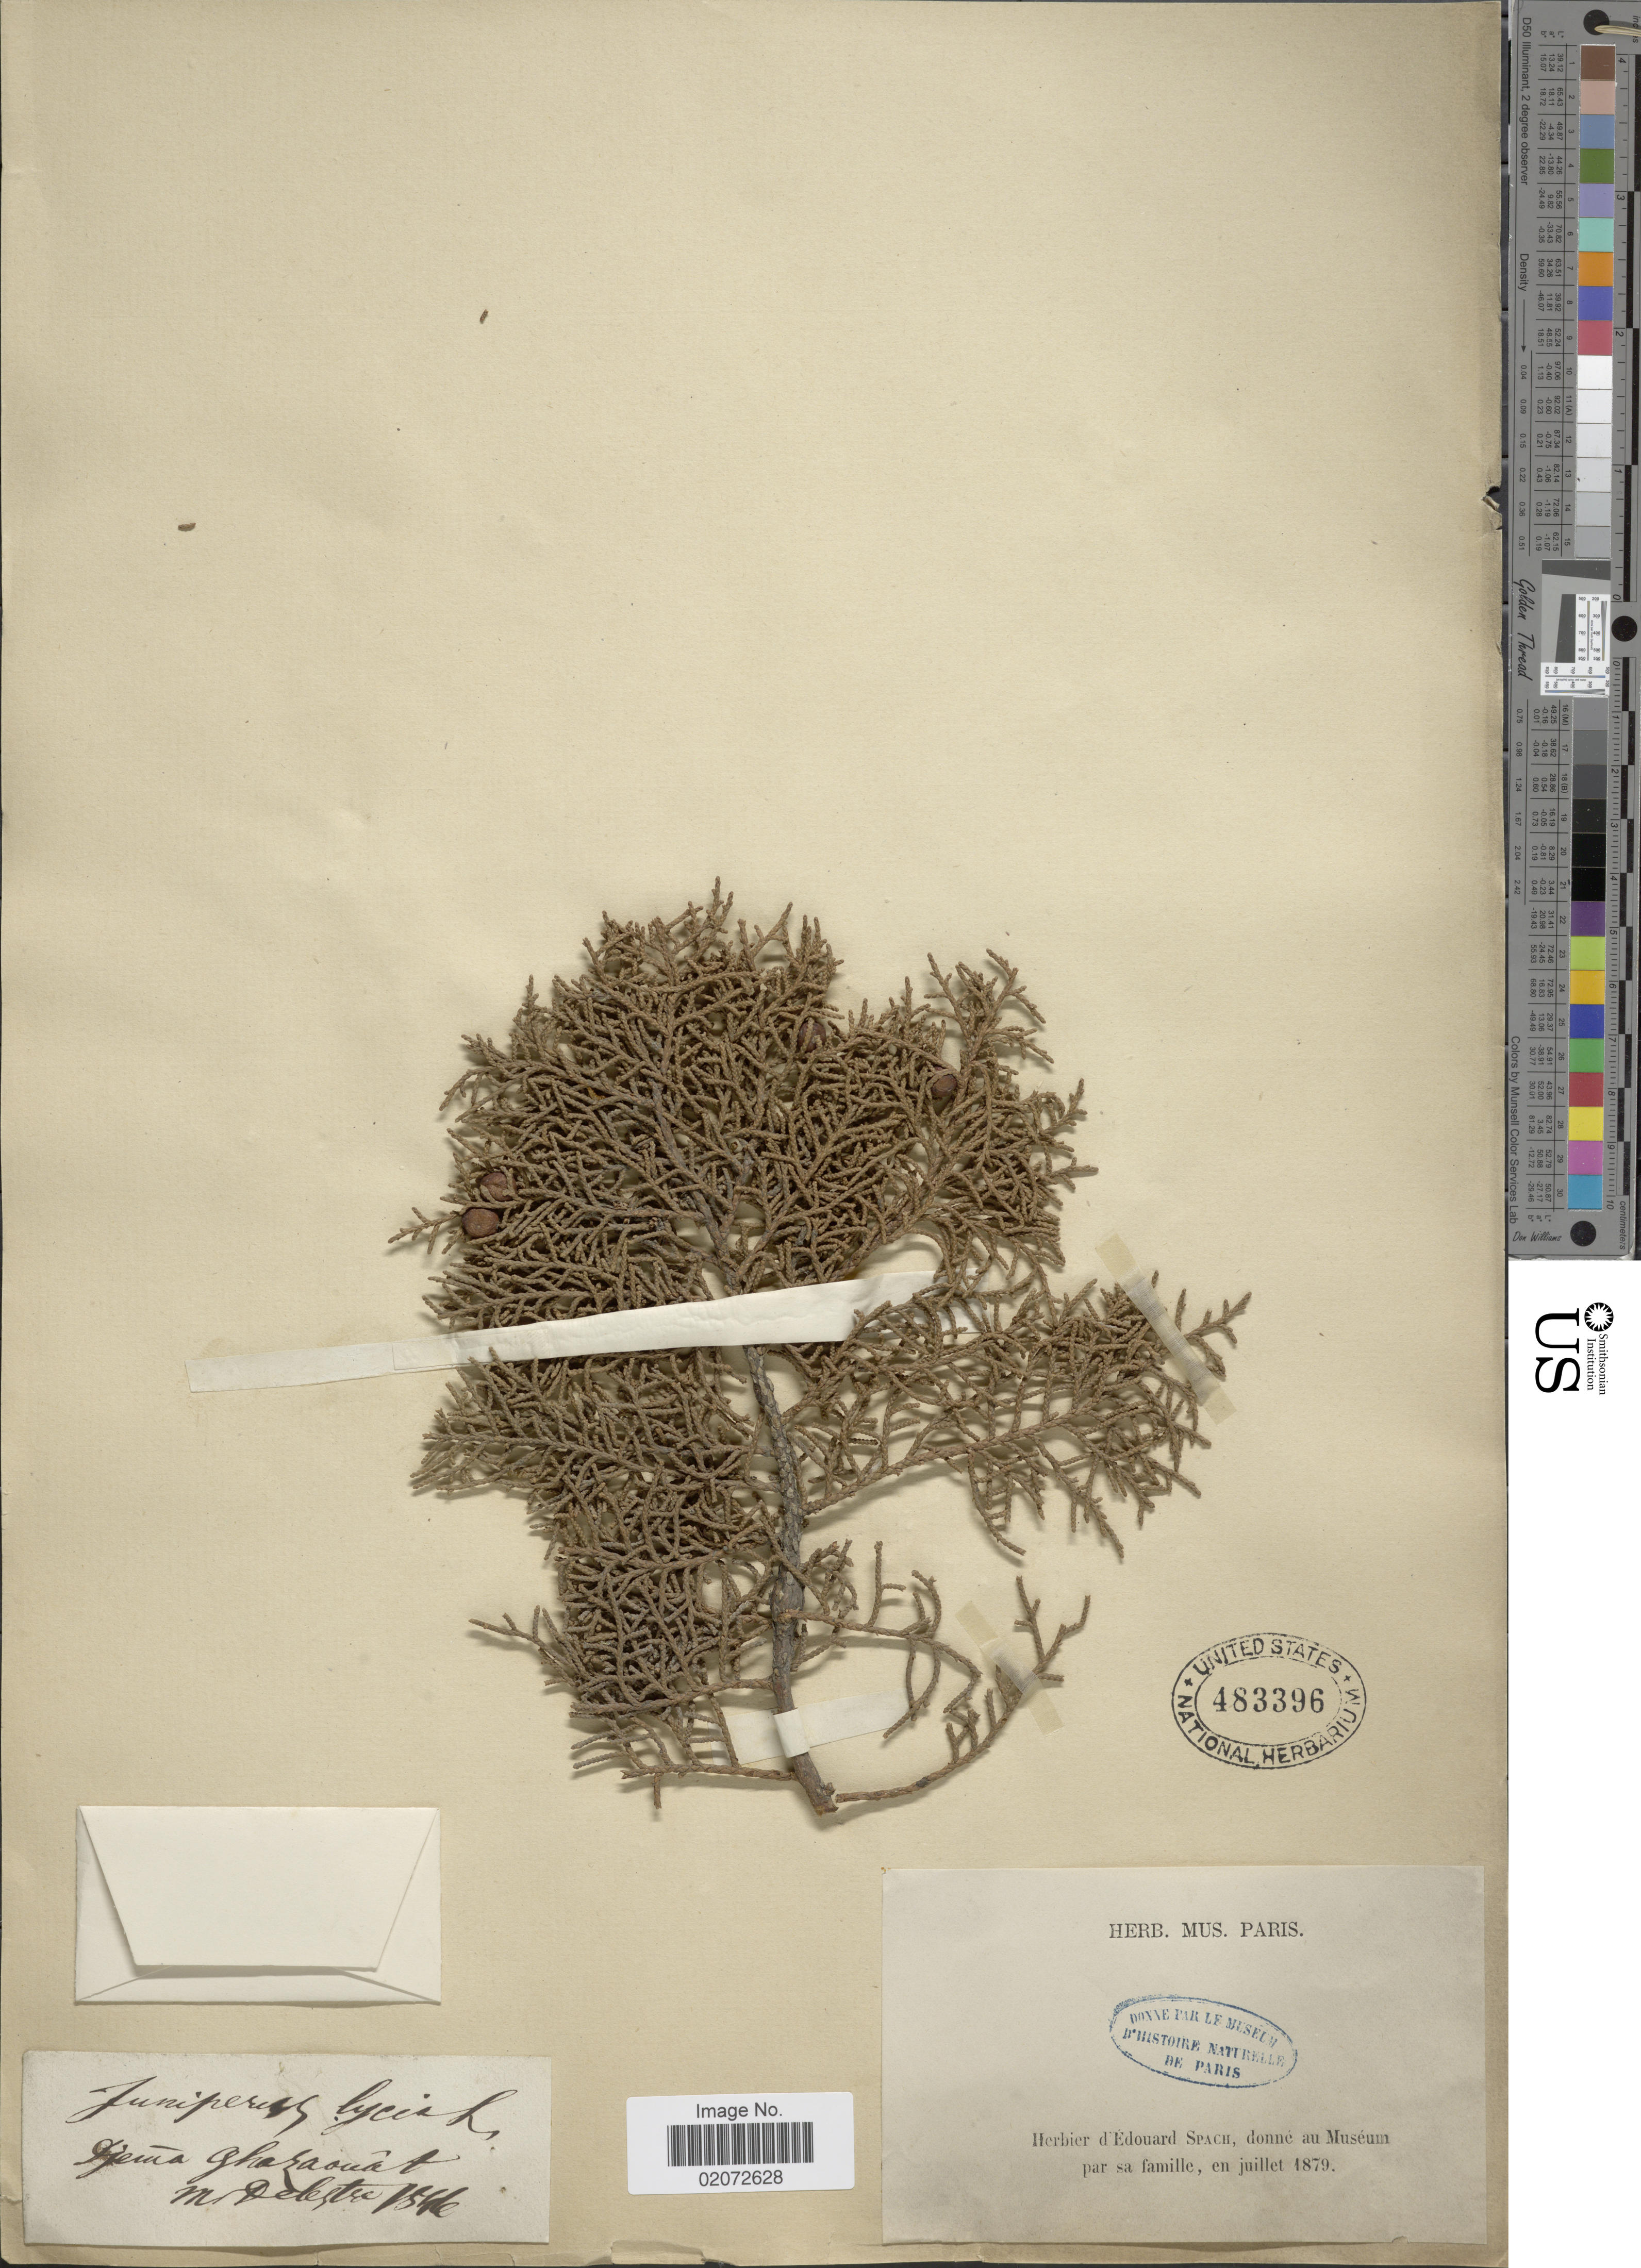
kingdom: Plantae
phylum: Tracheophyta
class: Pinopsida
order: Pinales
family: Cupressaceae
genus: Juniperus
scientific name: Juniperus phoenicea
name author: L.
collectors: M. Delestre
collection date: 1846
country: Algeria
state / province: Skikda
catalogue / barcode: US 483396